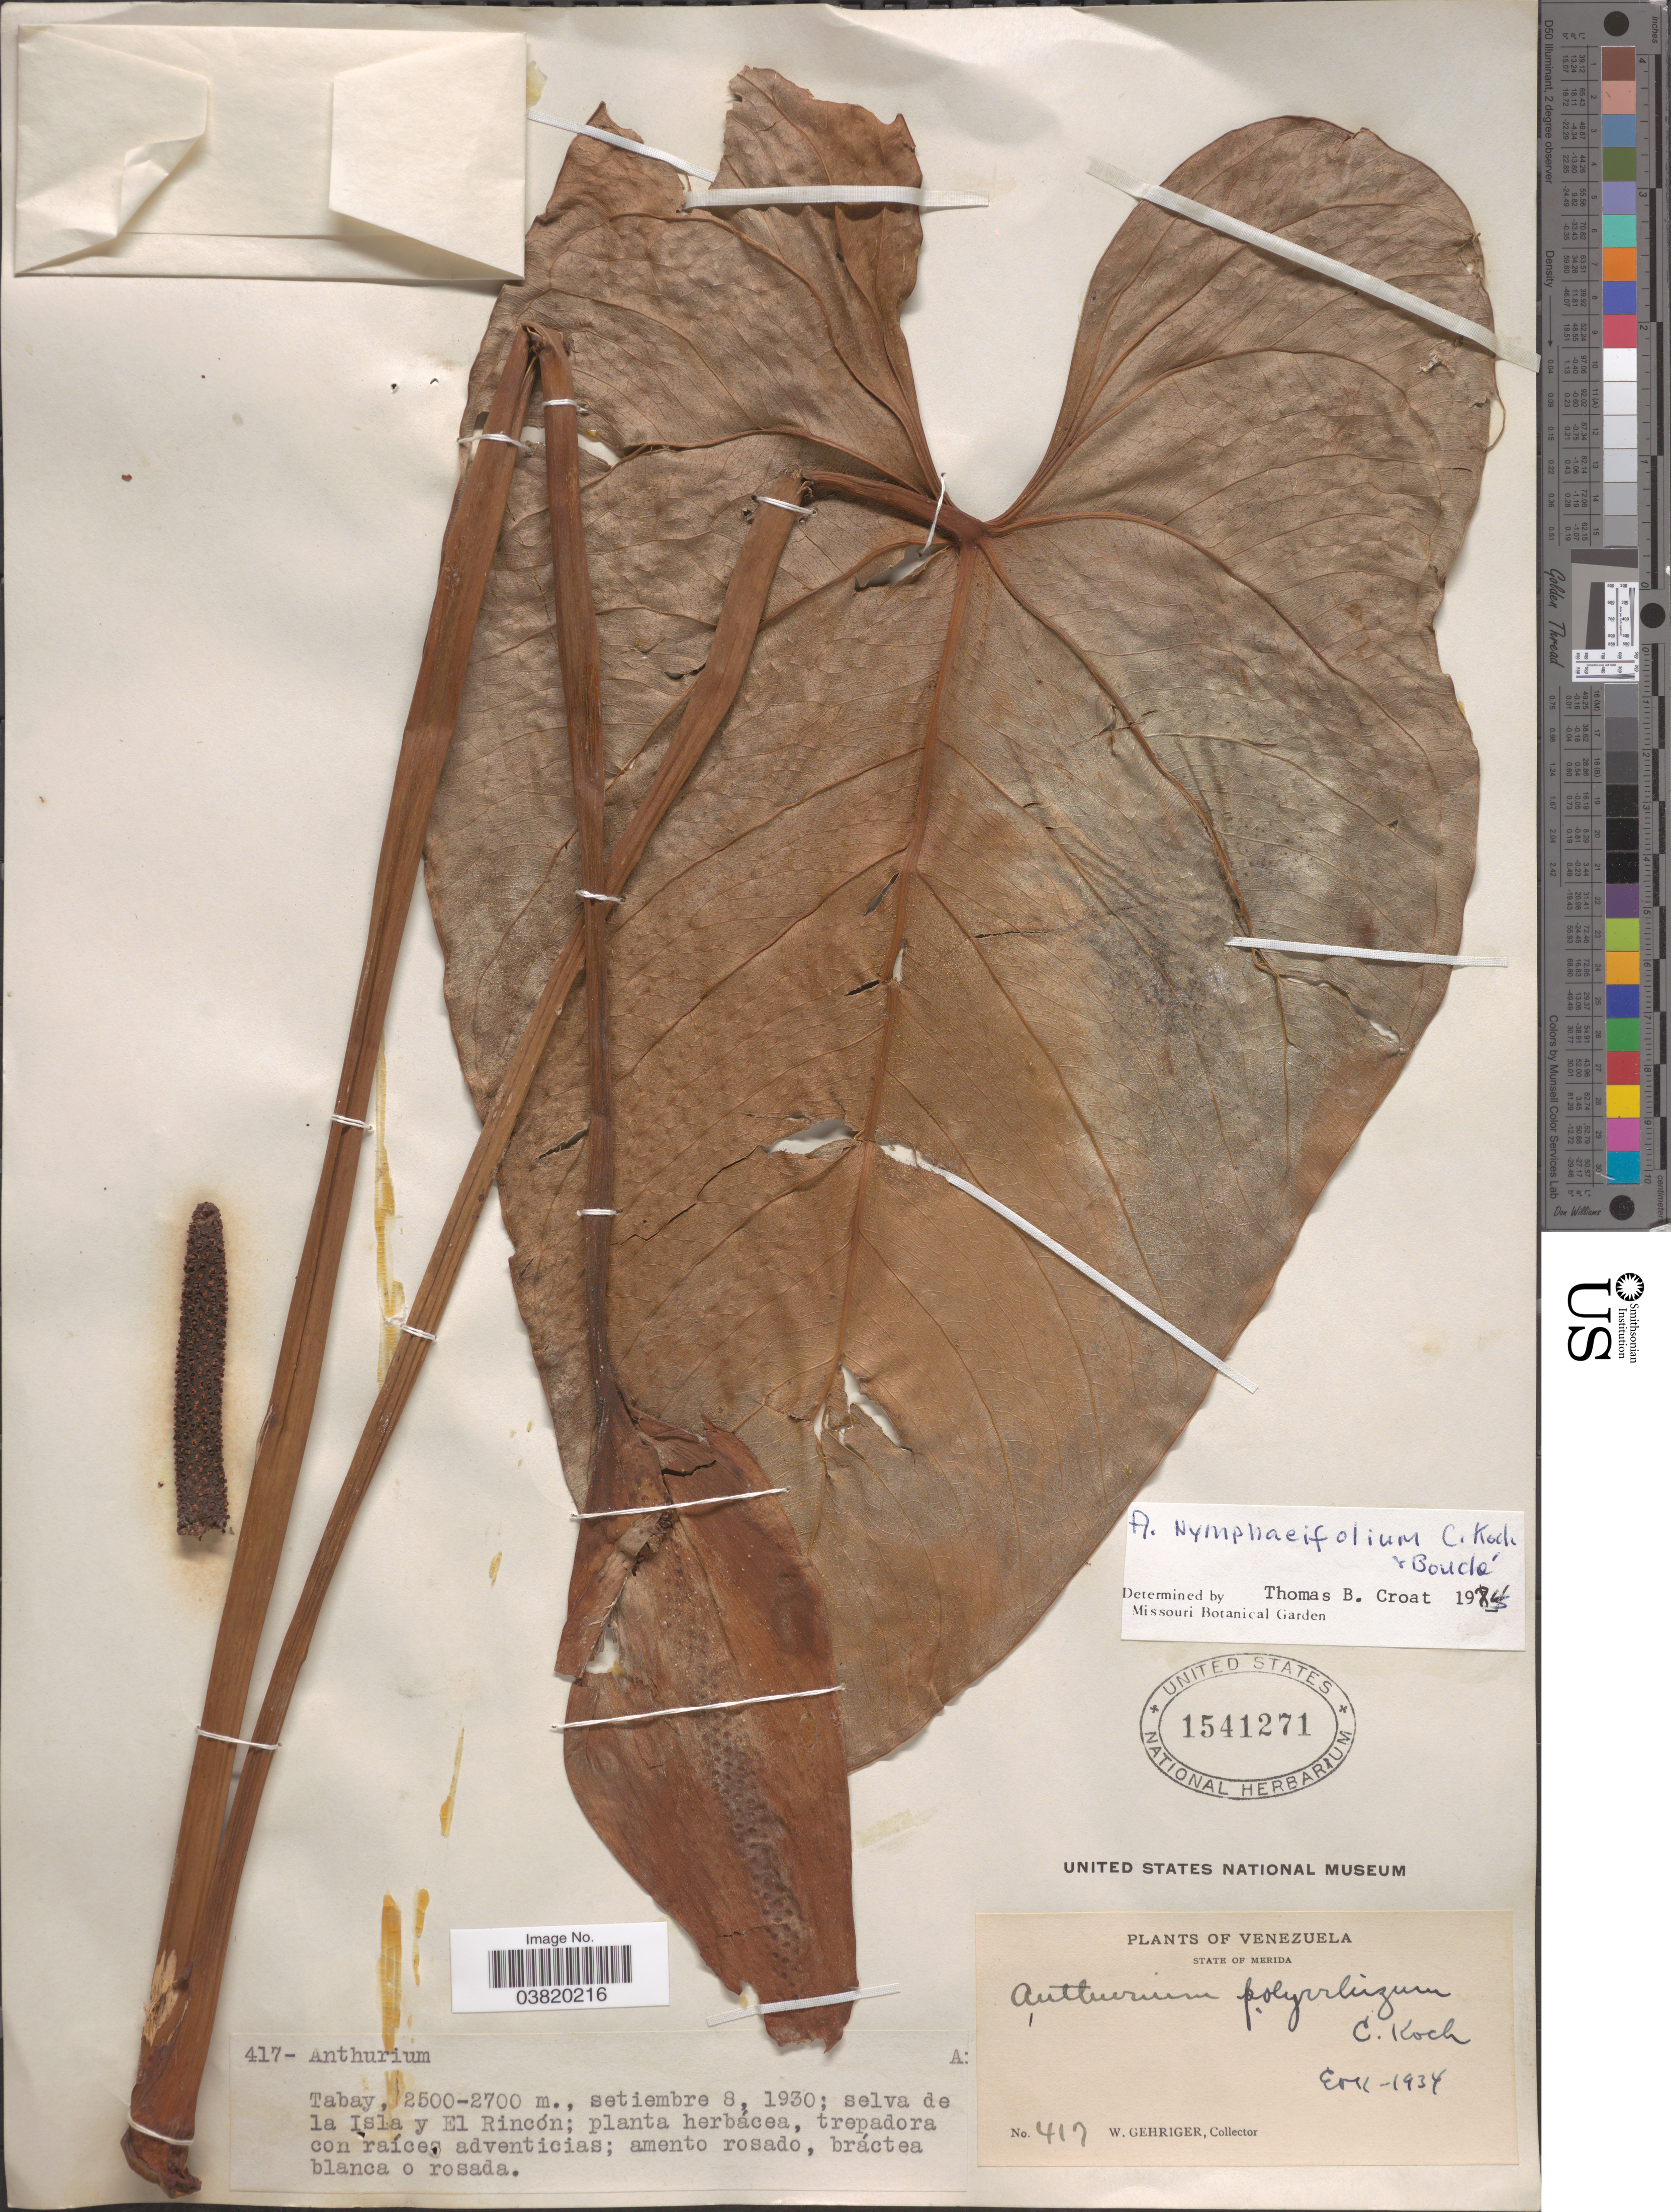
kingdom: Plantae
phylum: Tracheophyta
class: Liliopsida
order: Alismatales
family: Araceae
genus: Anthurium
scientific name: Anthurium nymphaeifolium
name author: K. Koch & C.D. Bouché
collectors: W. Gehriger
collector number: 417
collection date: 1930-09-08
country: Venezuela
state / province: Merida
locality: Tabay. Selva de la Isla y El Rincón.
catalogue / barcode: US 1541271